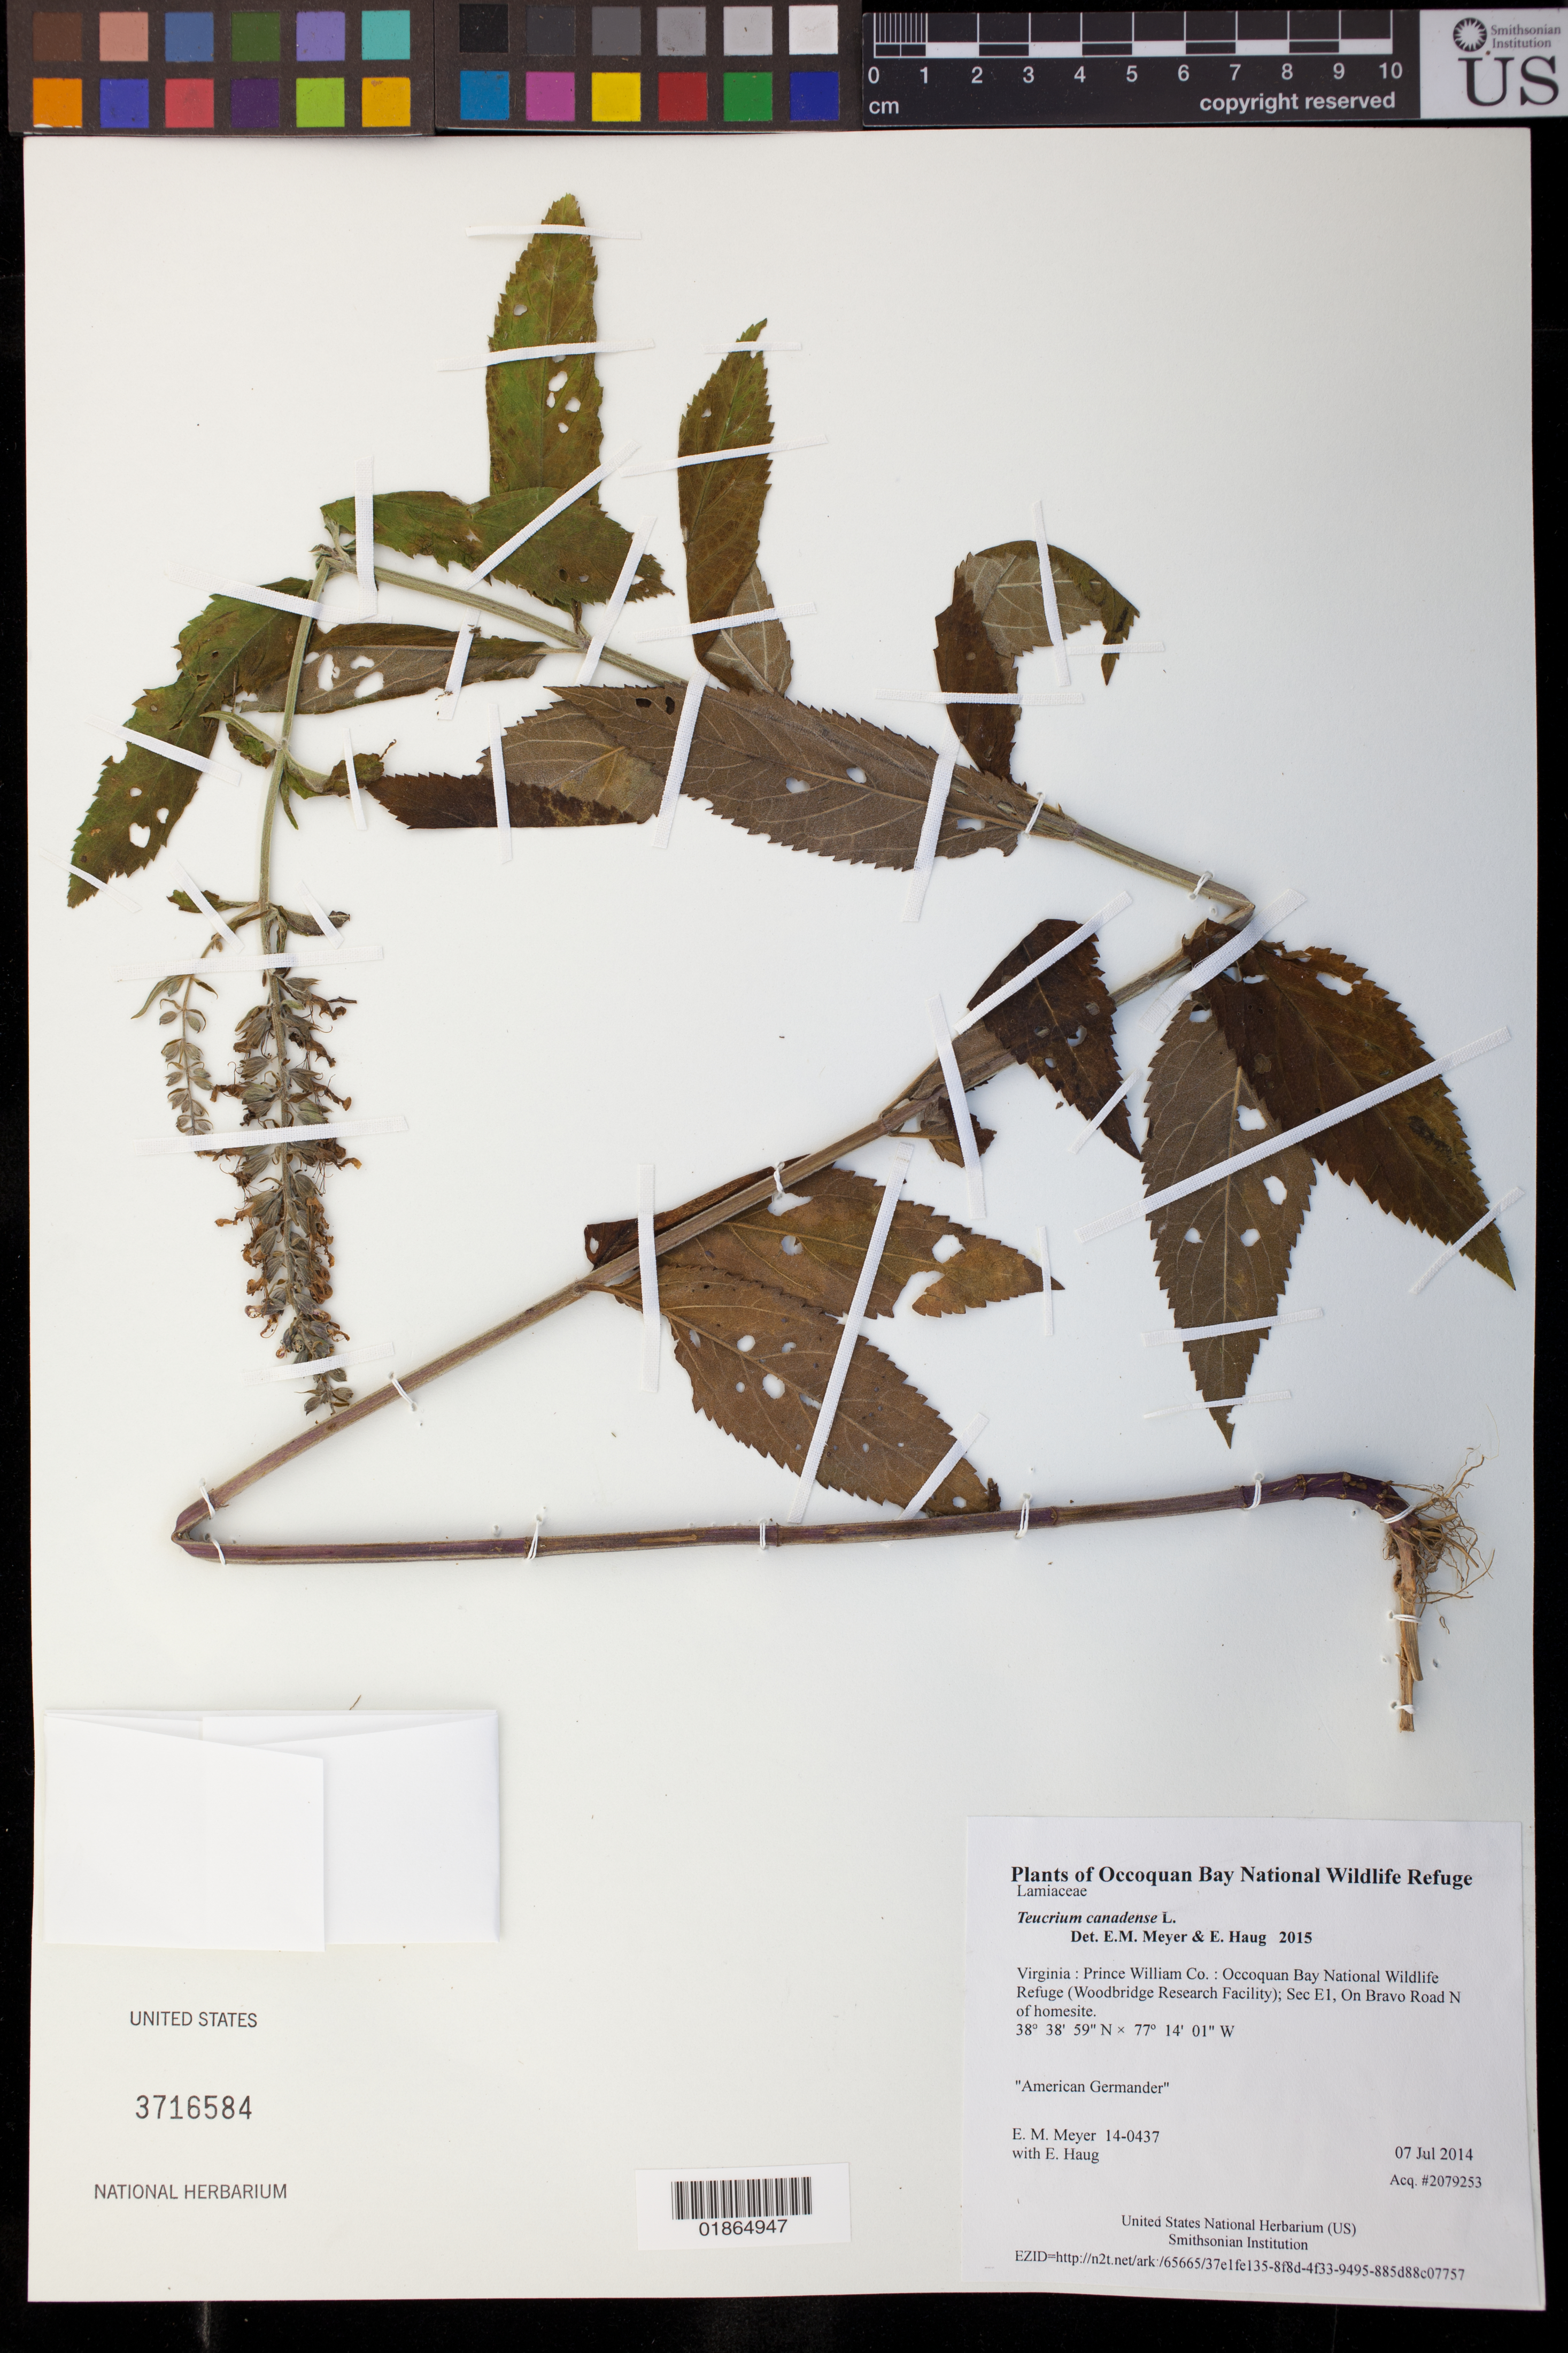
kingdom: Plantae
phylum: Tracheophyta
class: Magnoliopsida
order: Lamiales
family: Lamiaceae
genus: Teucrium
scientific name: Teucrium canadense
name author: L.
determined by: Meyer, E. M.; Haug, E.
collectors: E. M. Meyer & E. Haug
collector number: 14-0437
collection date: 2014-07-07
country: United States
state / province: Virginia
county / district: Prince William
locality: Occoquan Bay National Wildlife Refuge (Woodbridge Research Facility); Sec E1, On Bravo Road N of homesite.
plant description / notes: American Germander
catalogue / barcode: US 3716584